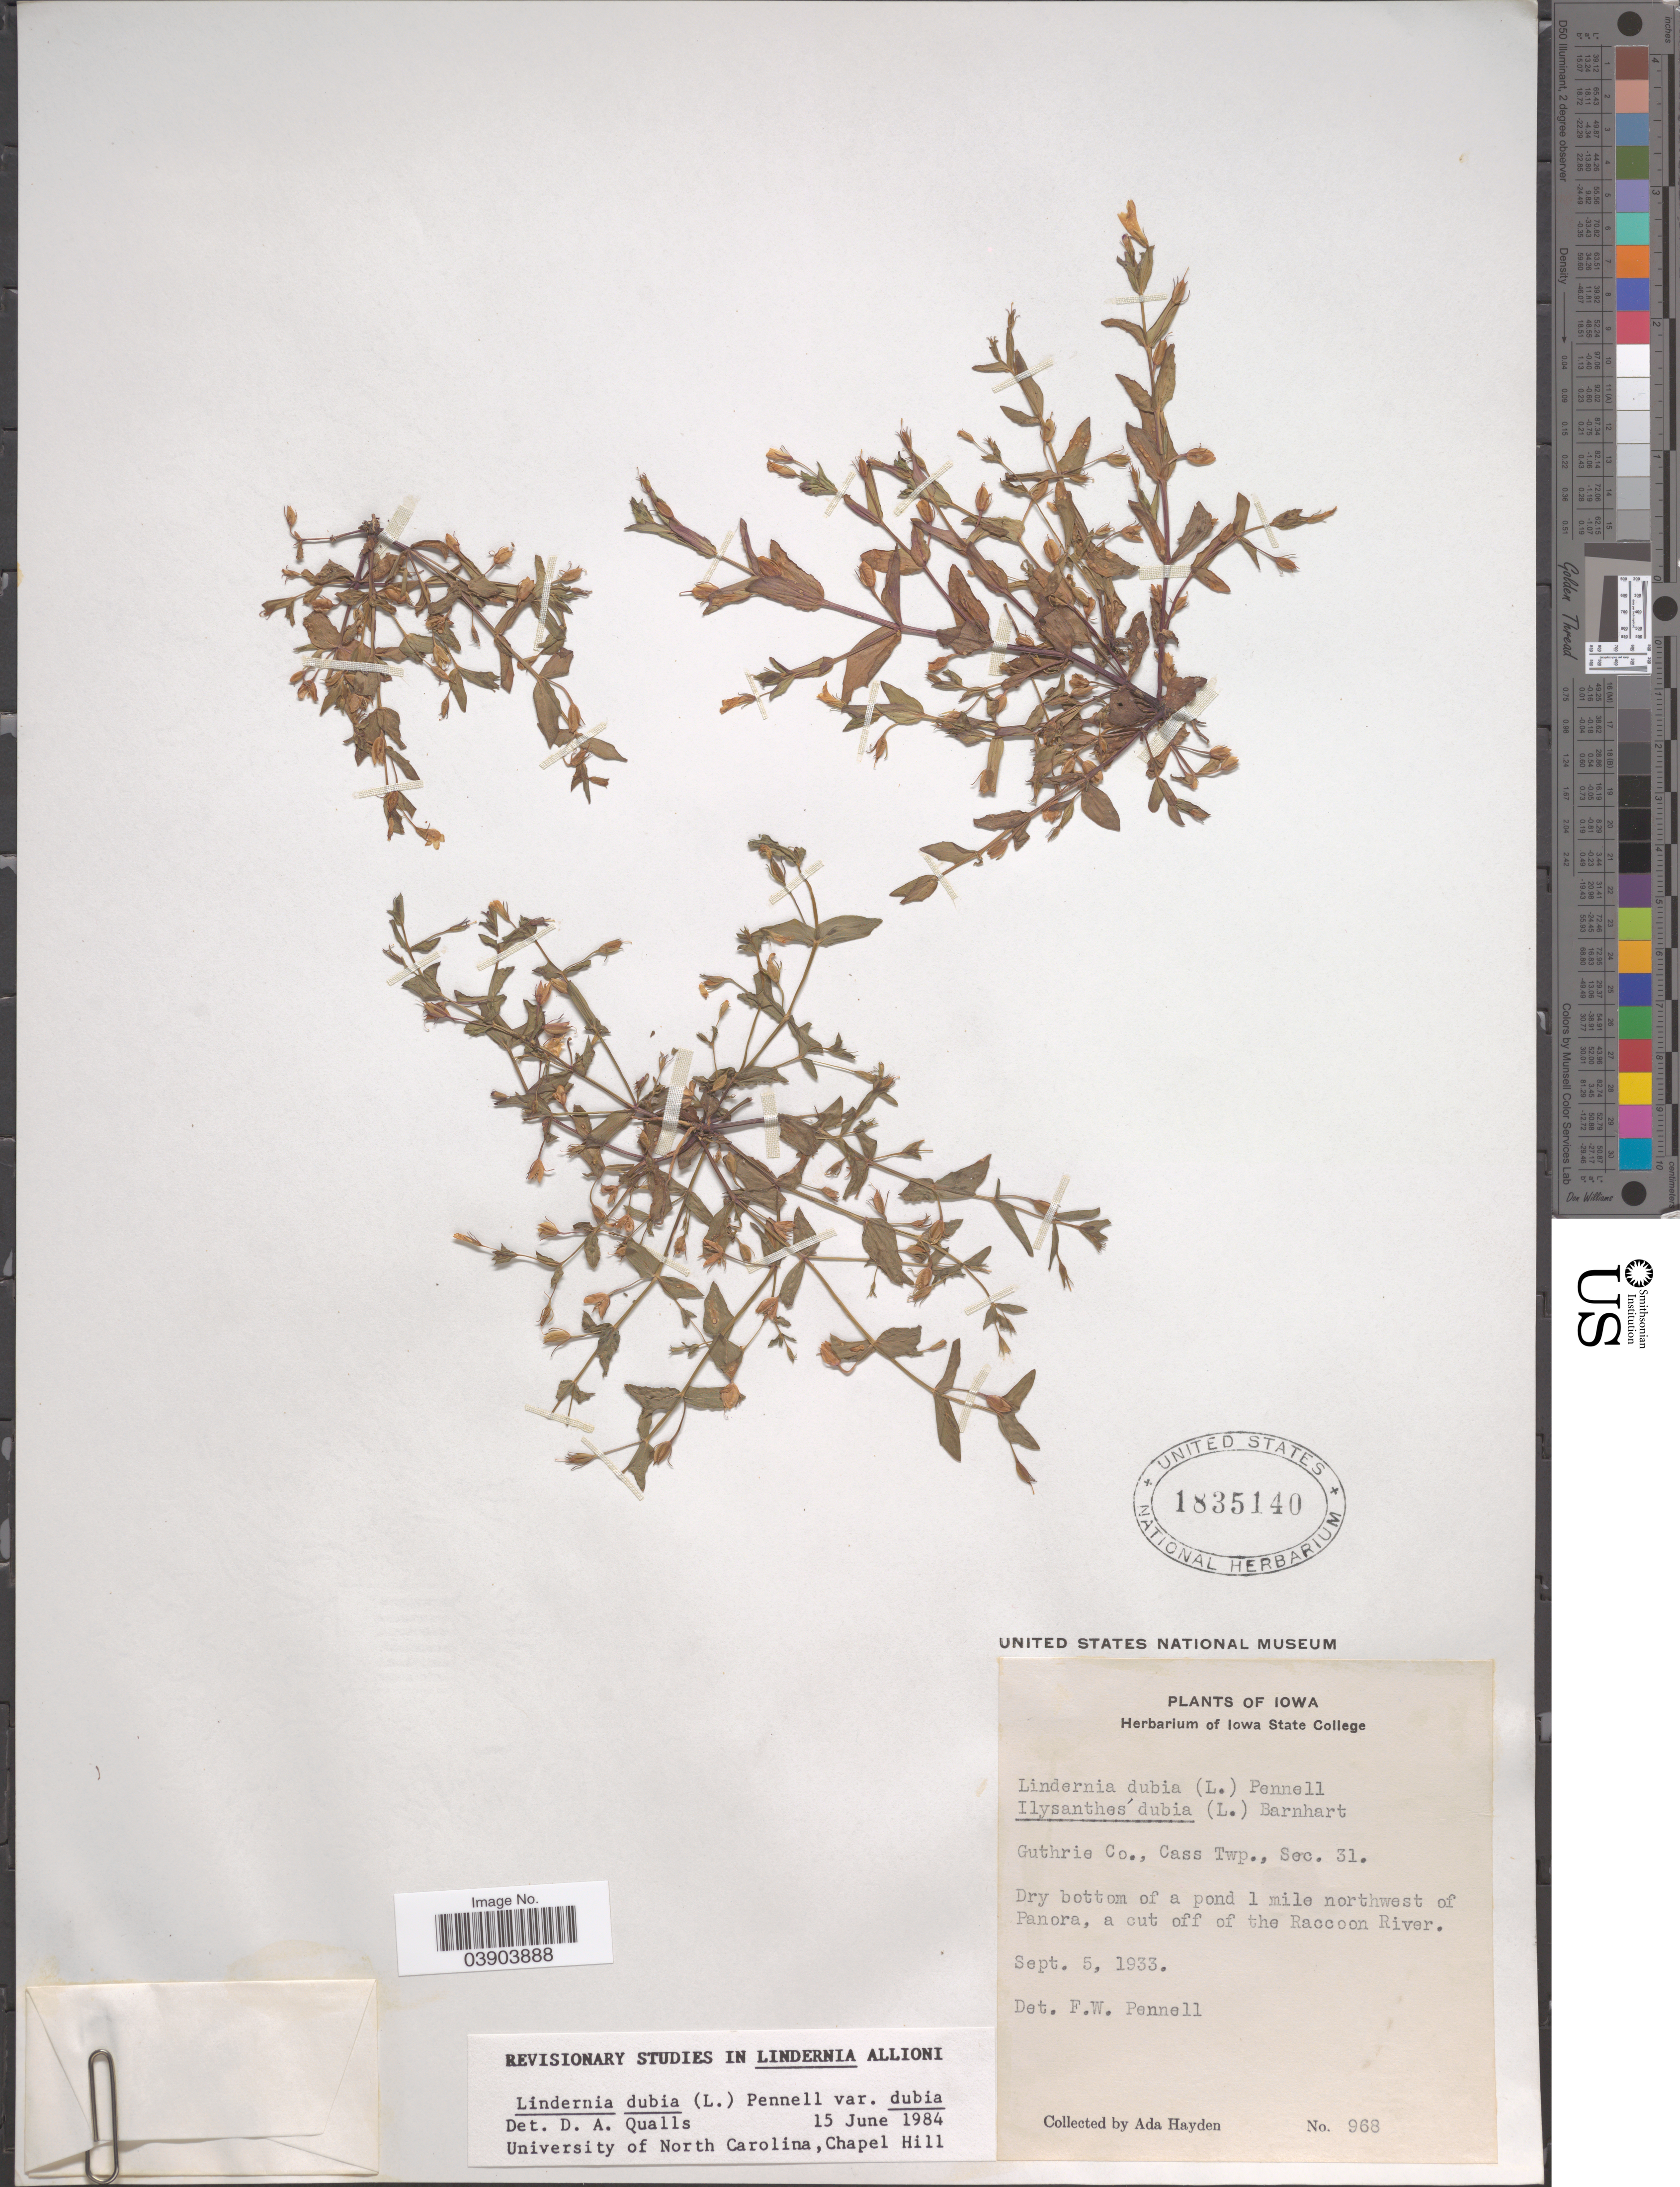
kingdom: Plantae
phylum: Tracheophyta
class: Magnoliopsida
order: Lamiales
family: Linderniaceae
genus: Lindernia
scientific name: Lindernia dubia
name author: (L.) Pennell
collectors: Ada Hayden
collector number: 968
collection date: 1933-09-05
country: United States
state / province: Iowa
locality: Guthrie Co., Cass Twp., Sec. 31. 1 mile northwest of Panora, a cut off of the Raccoon River.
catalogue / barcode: US 1835140